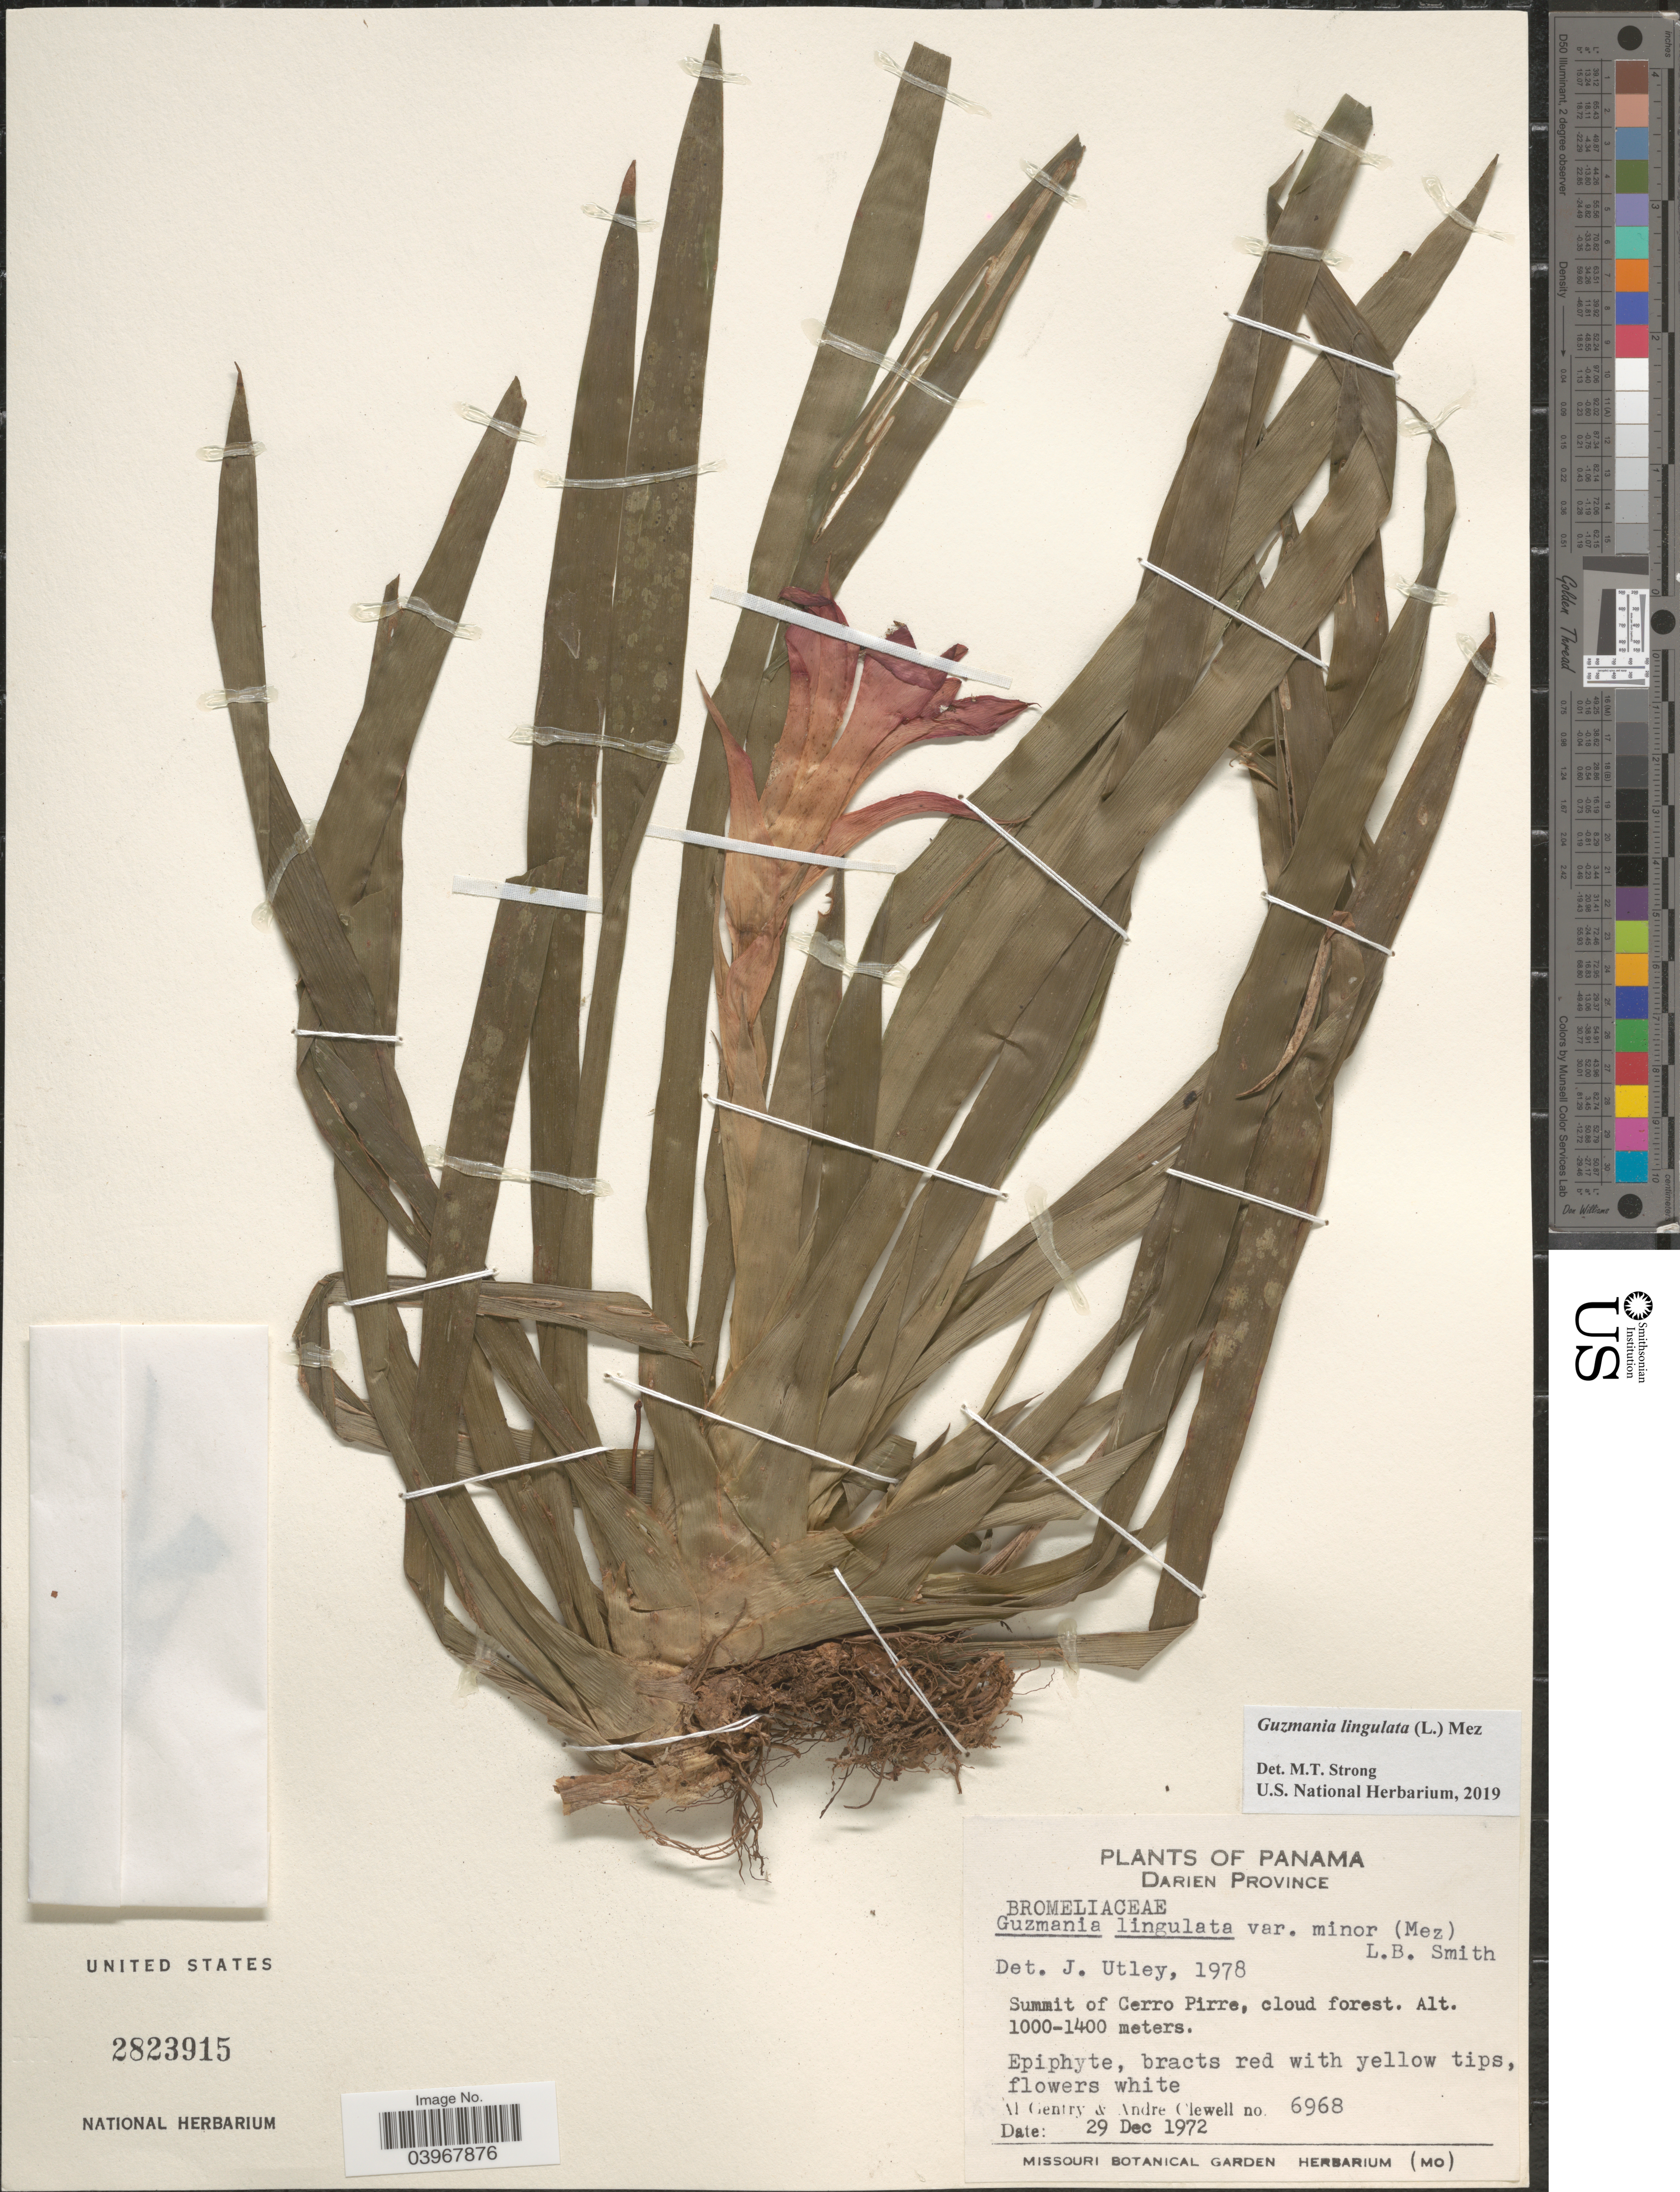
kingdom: Plantae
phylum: Tracheophyta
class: Liliopsida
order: Poales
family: Bromeliaceae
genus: Guzmania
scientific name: Guzmania lingulata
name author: (L.) Mez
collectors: A. H. Gentry & A. Clewell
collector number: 6968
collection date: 1972-12-29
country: Panama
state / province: Darien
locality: Summit of Cerro Pirre.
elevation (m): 1000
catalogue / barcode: US 2823915